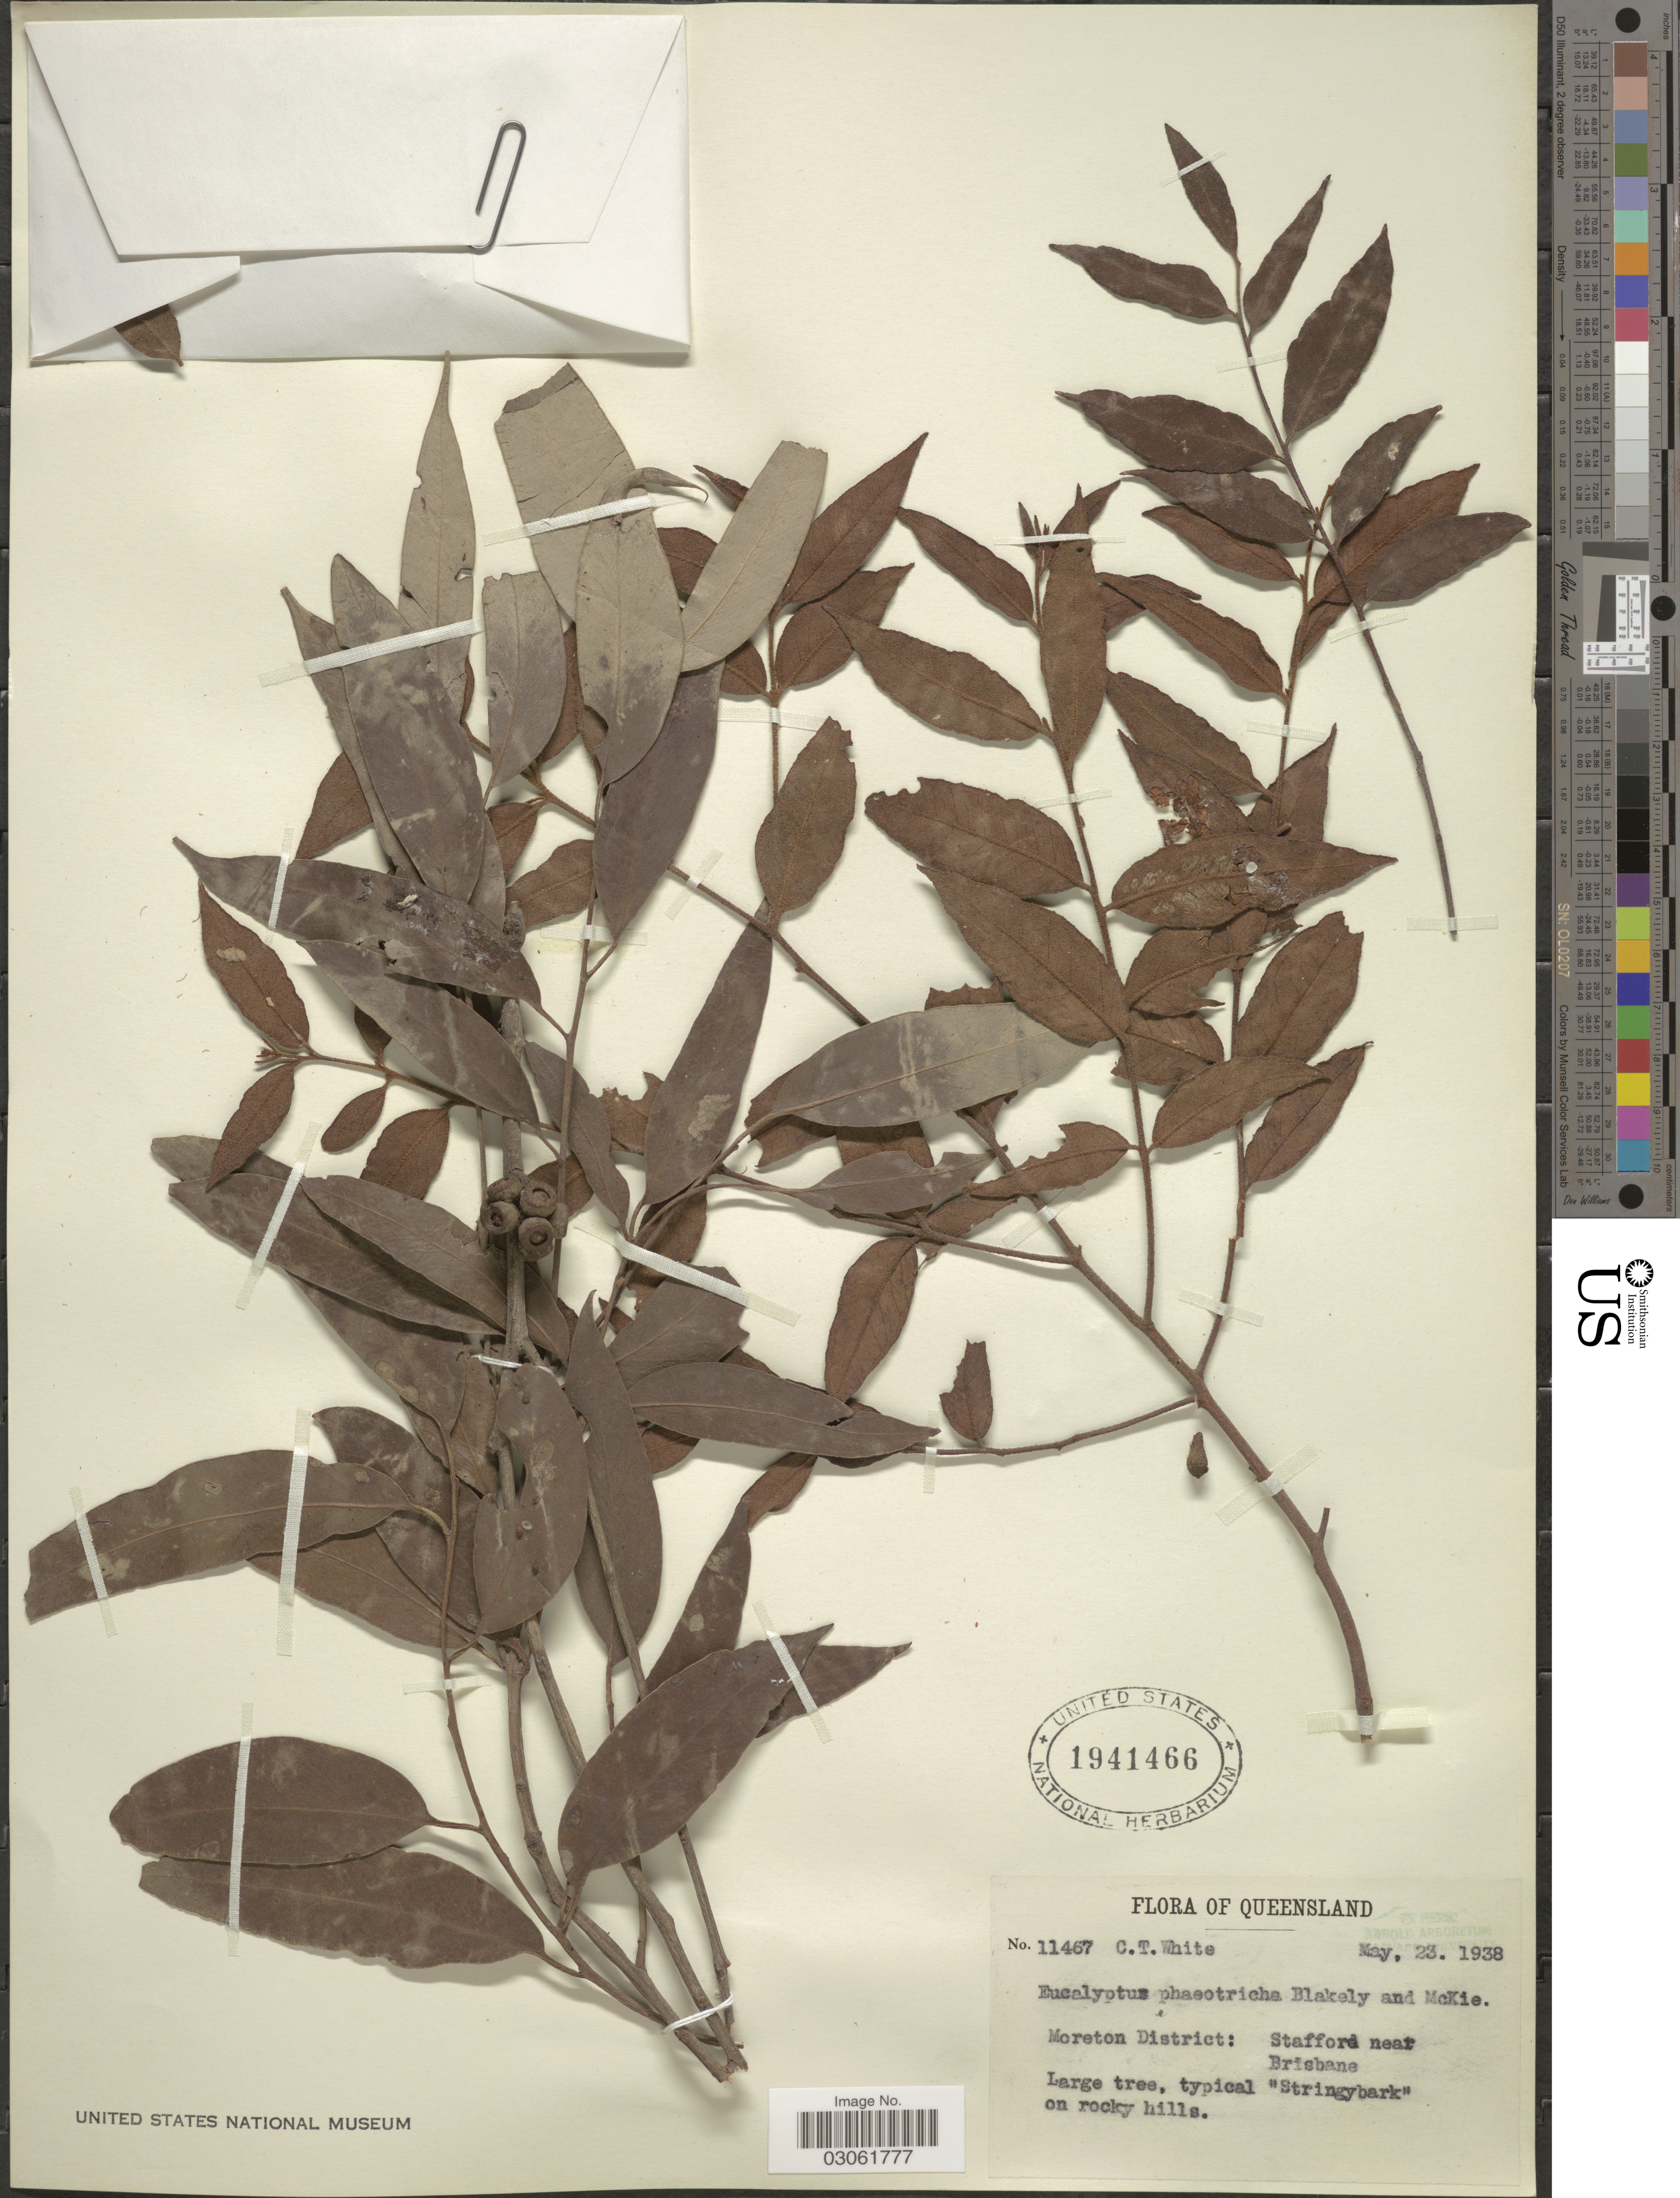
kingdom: Plantae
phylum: Tracheophyta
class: Magnoliopsida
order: Myrtales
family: Myrtaceae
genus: Eucalyptus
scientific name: Eucalyptus phaeotricha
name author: Blakely & McKie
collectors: C. T. White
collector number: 11467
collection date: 1938-05-23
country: Australia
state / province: Queensland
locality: Moreton District: Stafford near Brisbane.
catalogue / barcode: US 1941466